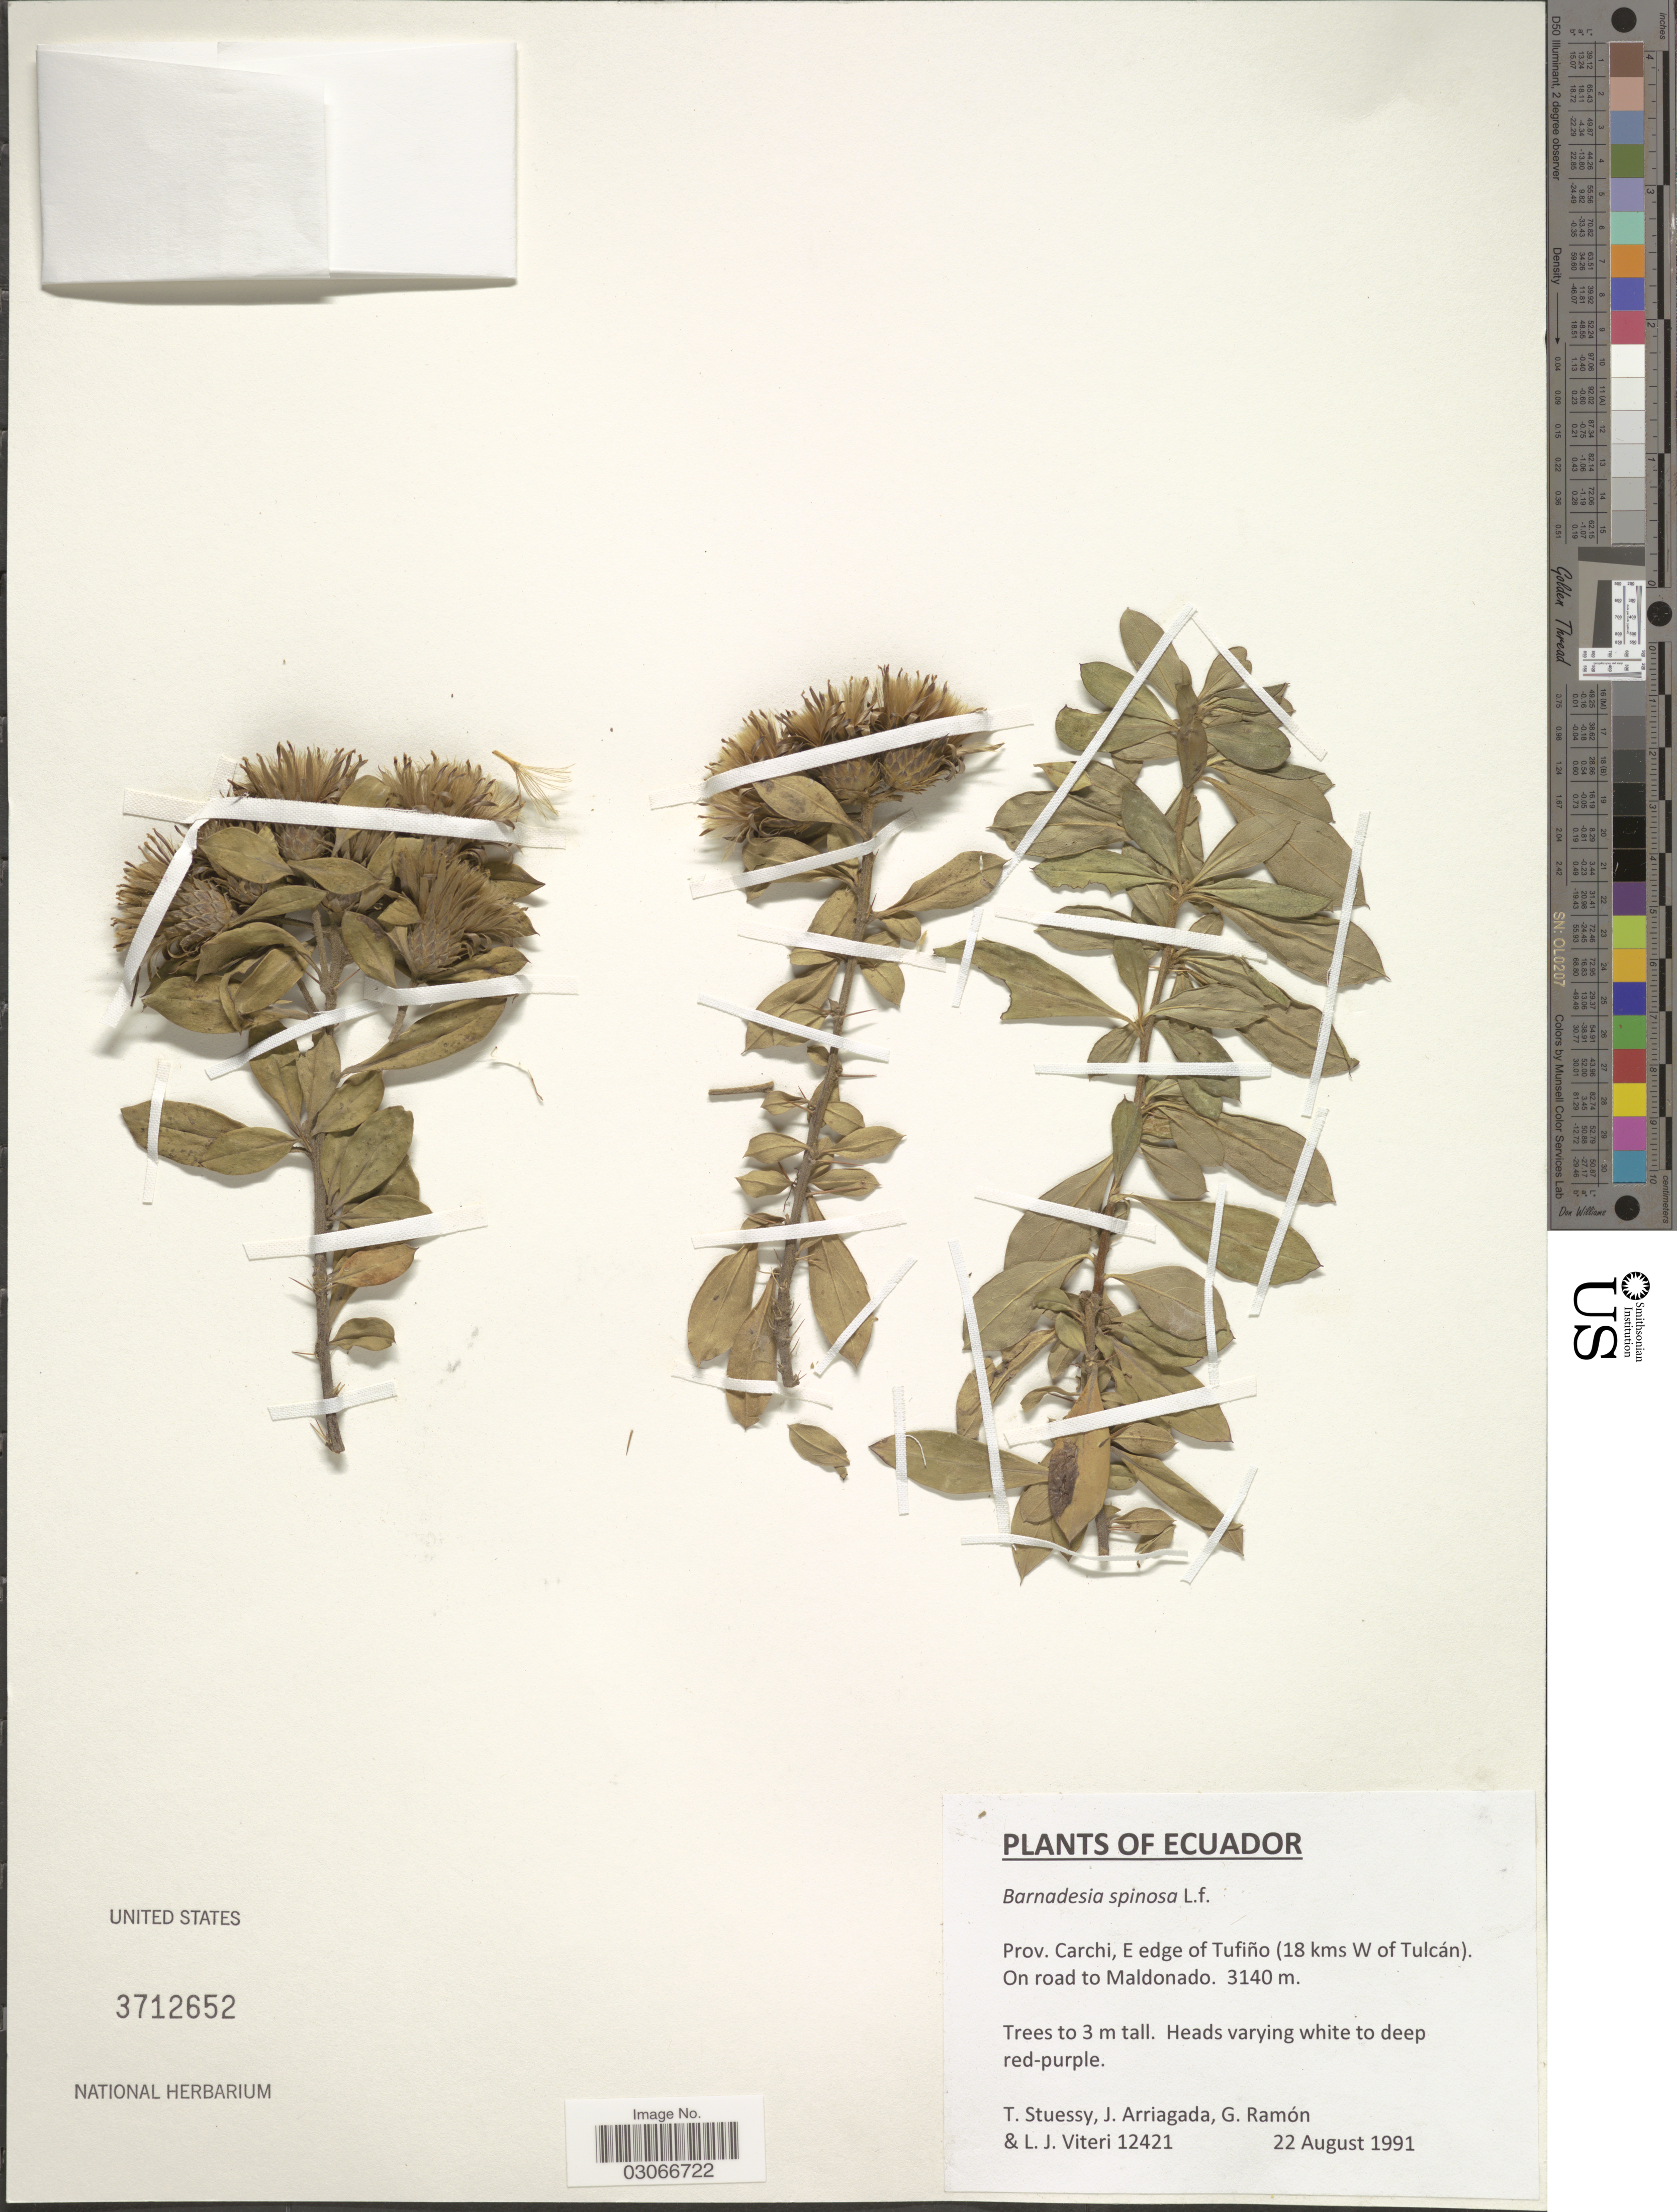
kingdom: Plantae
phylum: Tracheophyta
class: Magnoliopsida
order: Asterales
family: Asteraceae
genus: Barnadesia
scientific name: Barnadesia spinosa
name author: L. f.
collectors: T. Stuessy, J. Arriagada, G. Ramón & L. Viteri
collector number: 12421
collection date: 1991-08-22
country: Ecuador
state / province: Carchi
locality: E edge of Tufiño (18 kms W of Tulcán). On road to Maldonado.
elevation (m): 3140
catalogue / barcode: US 3712652